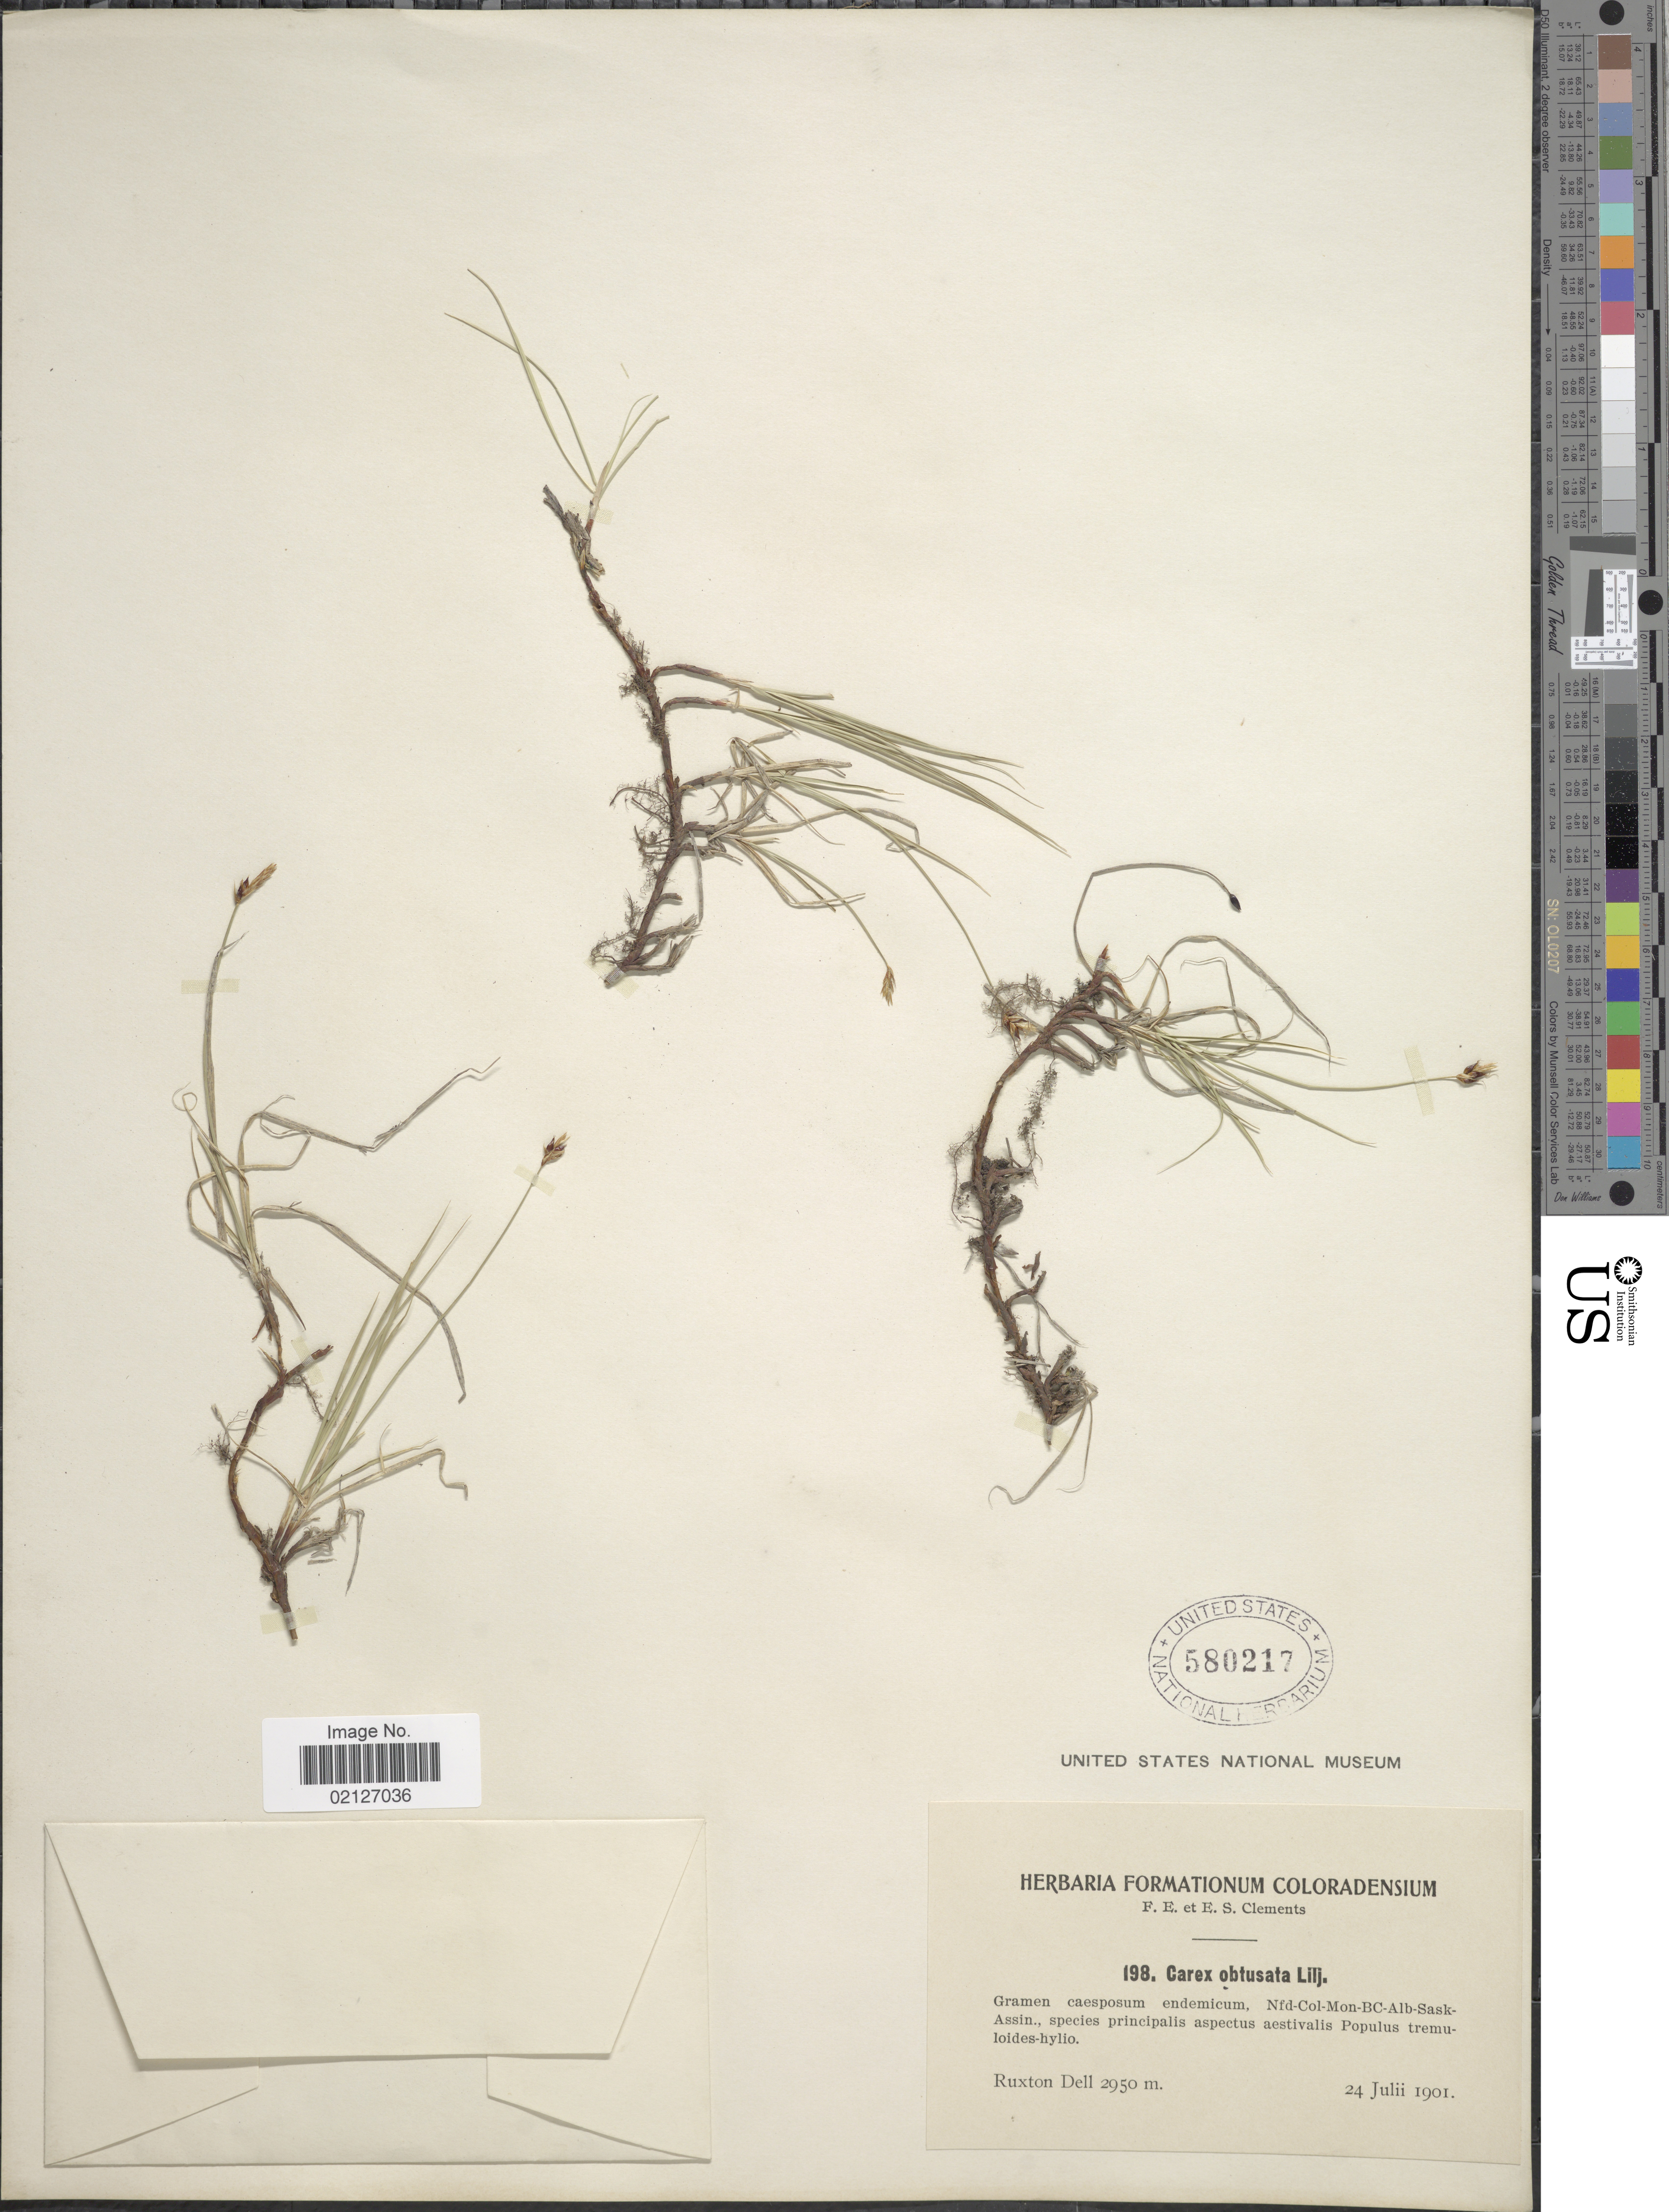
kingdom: Plantae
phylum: Tracheophyta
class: Liliopsida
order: Poales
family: Cyperaceae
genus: Carex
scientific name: Carex obtusata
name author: Lilj.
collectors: F. E. Clements & E. S. Clements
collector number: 198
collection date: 1901-07-24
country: United States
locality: Ruxton Dell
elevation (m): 2950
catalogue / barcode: US 580217